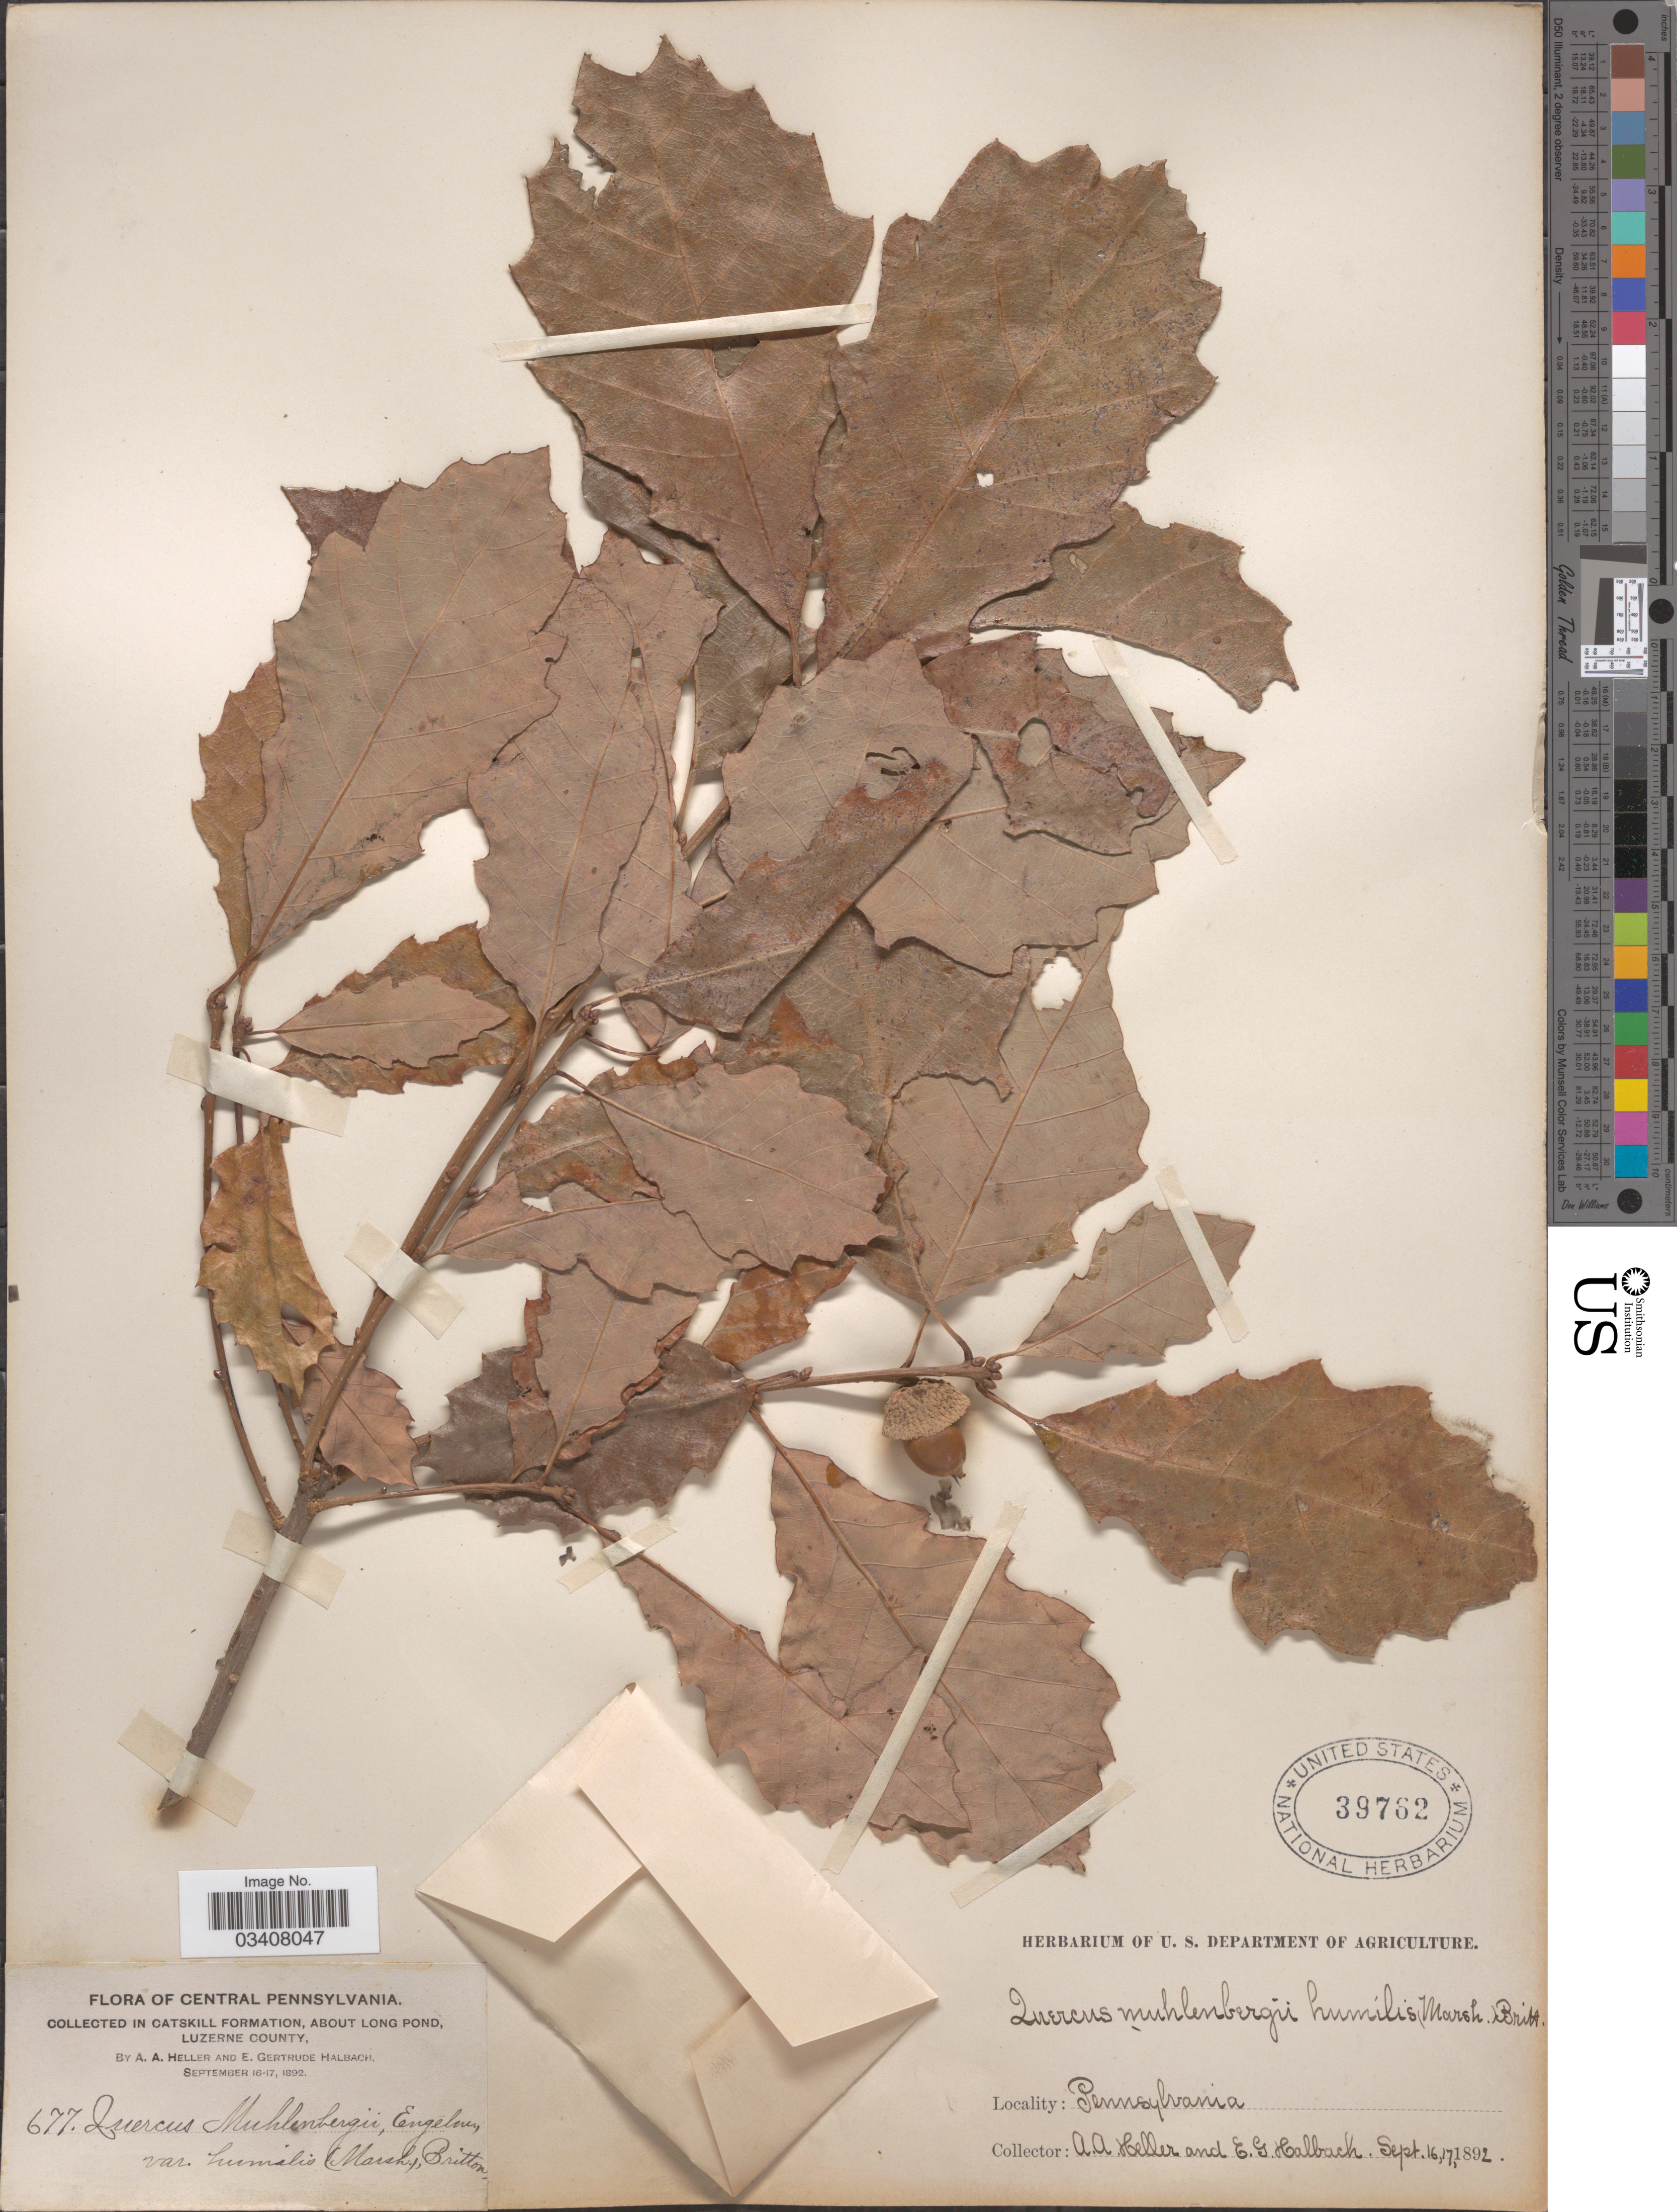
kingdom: Plantae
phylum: Tracheophyta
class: Magnoliopsida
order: Fagales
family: Fagaceae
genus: Quercus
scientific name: Quercus prinoides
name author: Willd.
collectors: A. A. Heller & E. G. Halbach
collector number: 677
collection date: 1892-09-16/1892-09-17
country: United States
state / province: Pennsylvania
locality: Central Pennsylvania, in Catskill Formation, about Long Pond, Luzerne County.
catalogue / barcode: US 39762